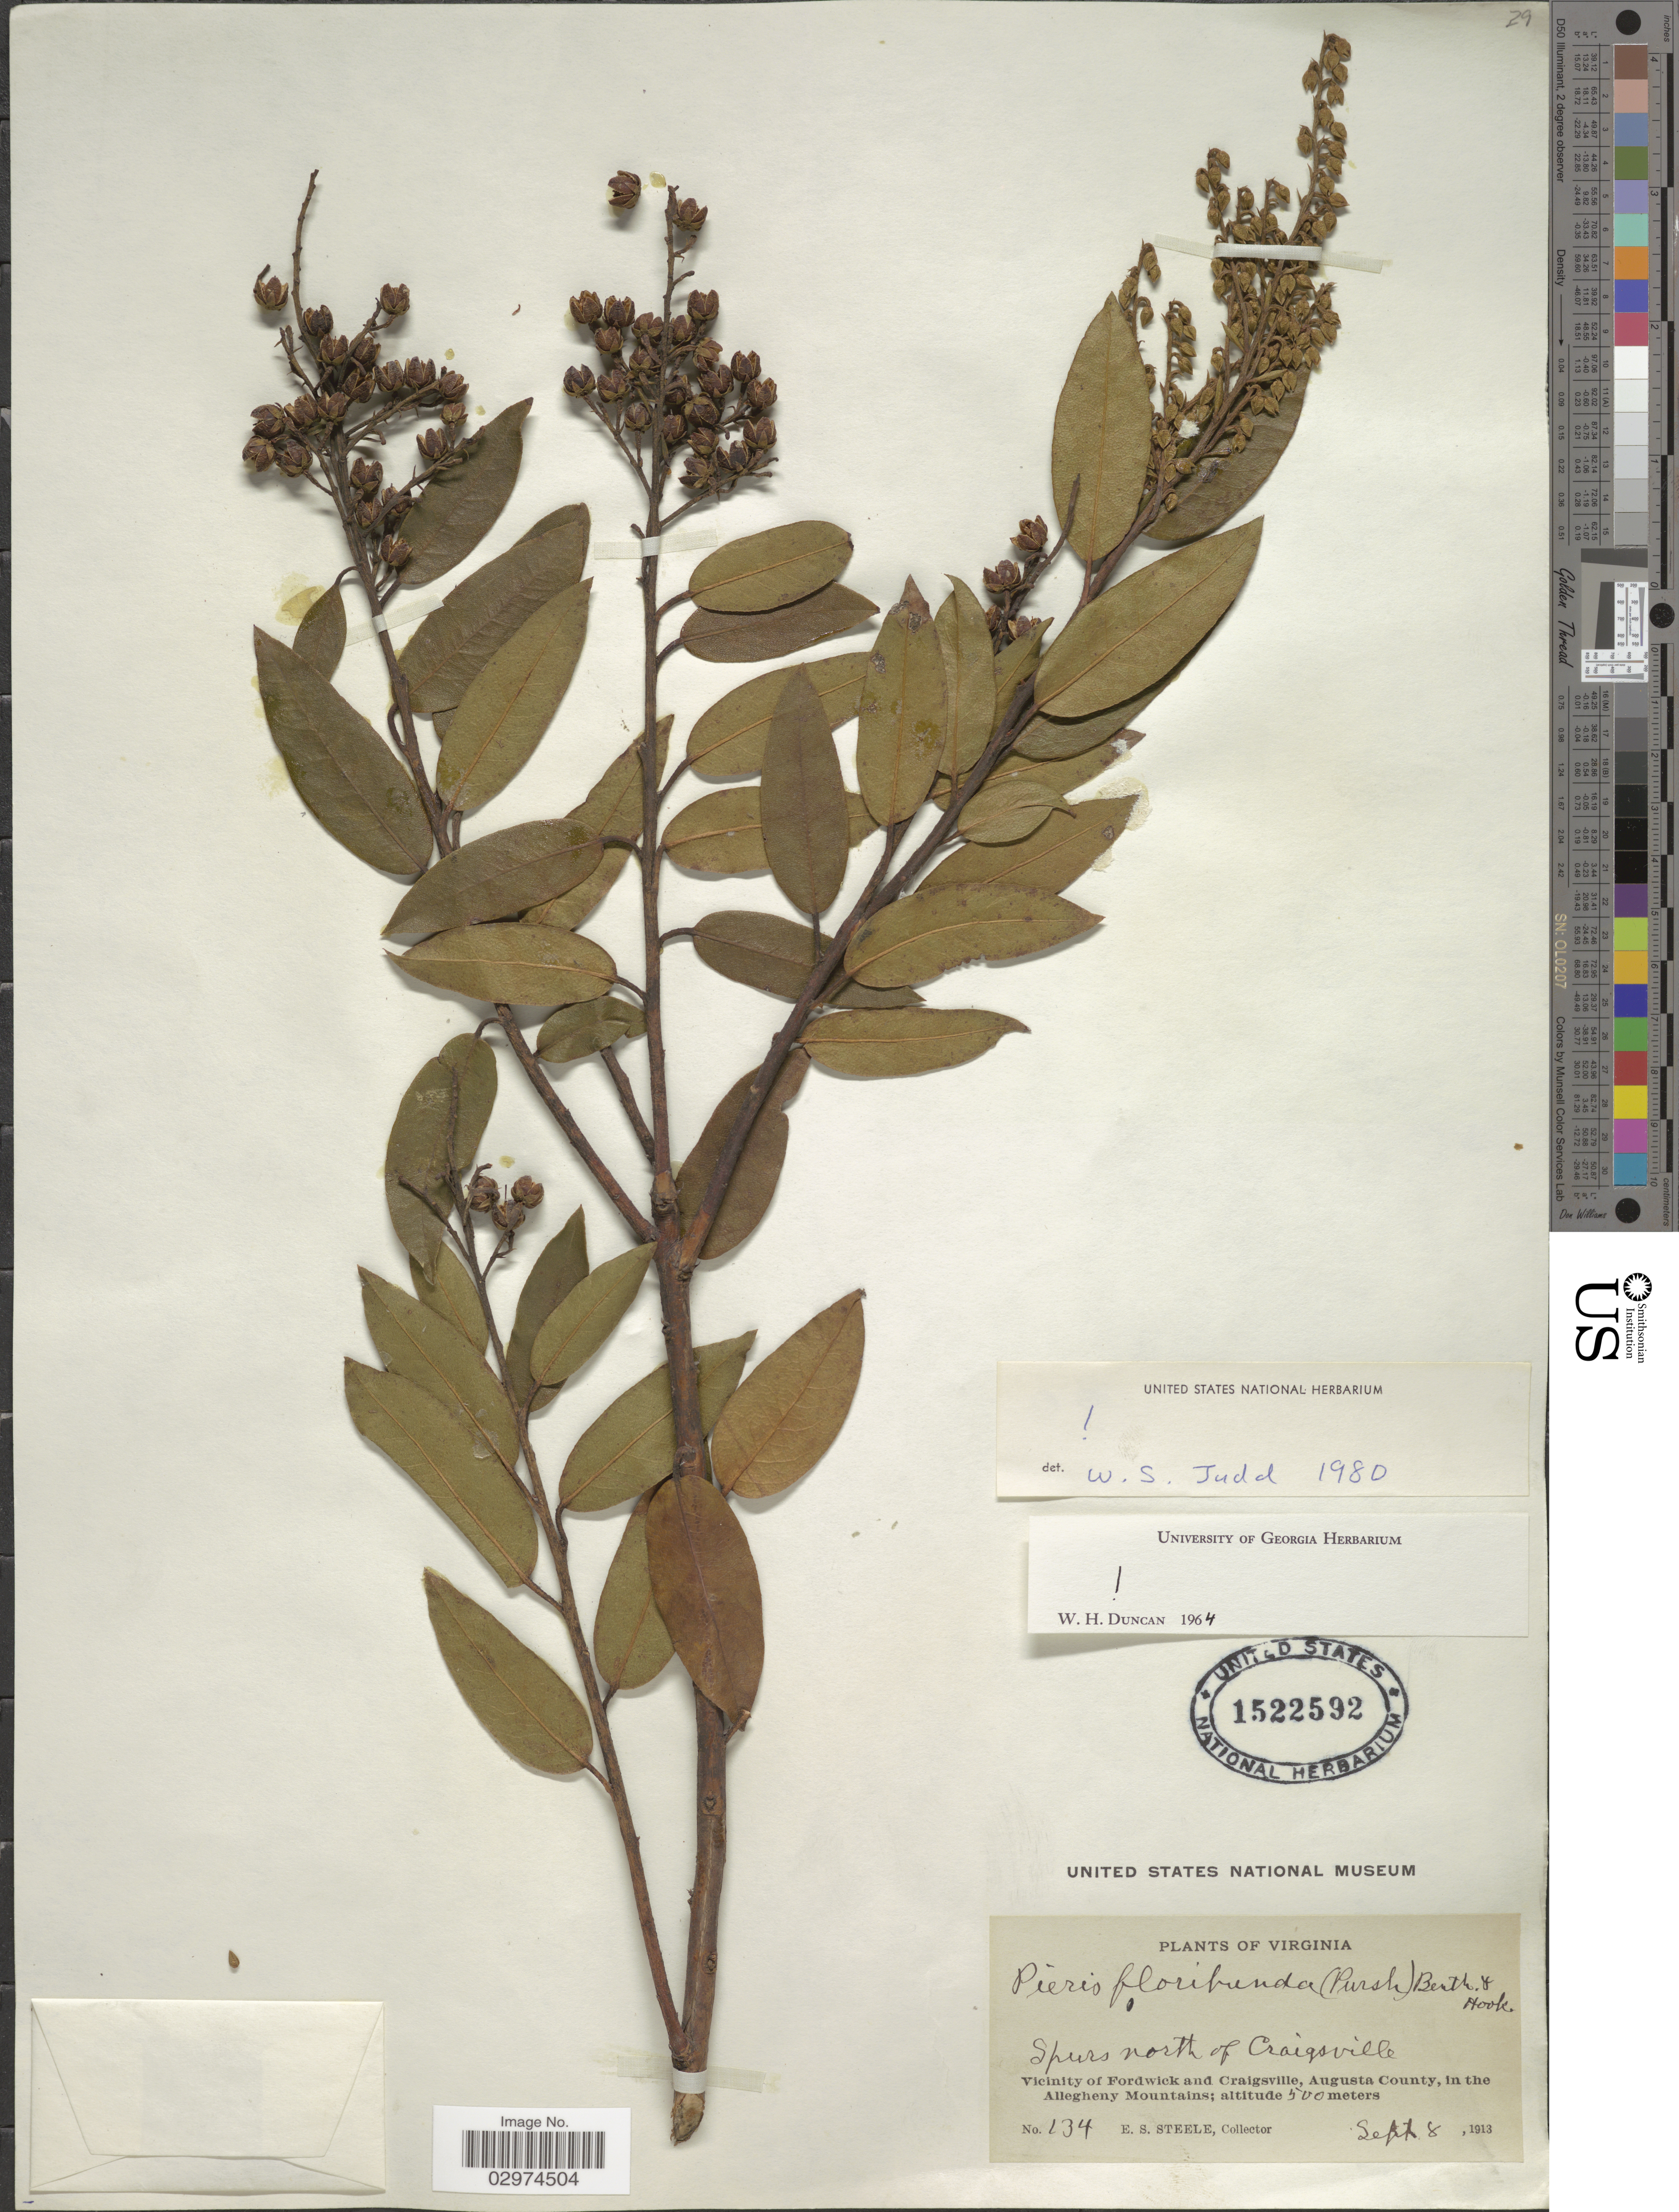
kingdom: Plantae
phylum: Tracheophyta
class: Magnoliopsida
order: Ericales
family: Ericaceae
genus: Pieris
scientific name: Pieris floribunda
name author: (Pursh) Benth. & Hook. f.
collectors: E. Steele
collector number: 134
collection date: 1913-09-08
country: United States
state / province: Virginia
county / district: Augusta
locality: Spurs north of Craigsville, Vicinity of Fordwick and Craigsville, Augusta County, in the Allegheny Mountains.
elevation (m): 500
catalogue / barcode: US 1522592